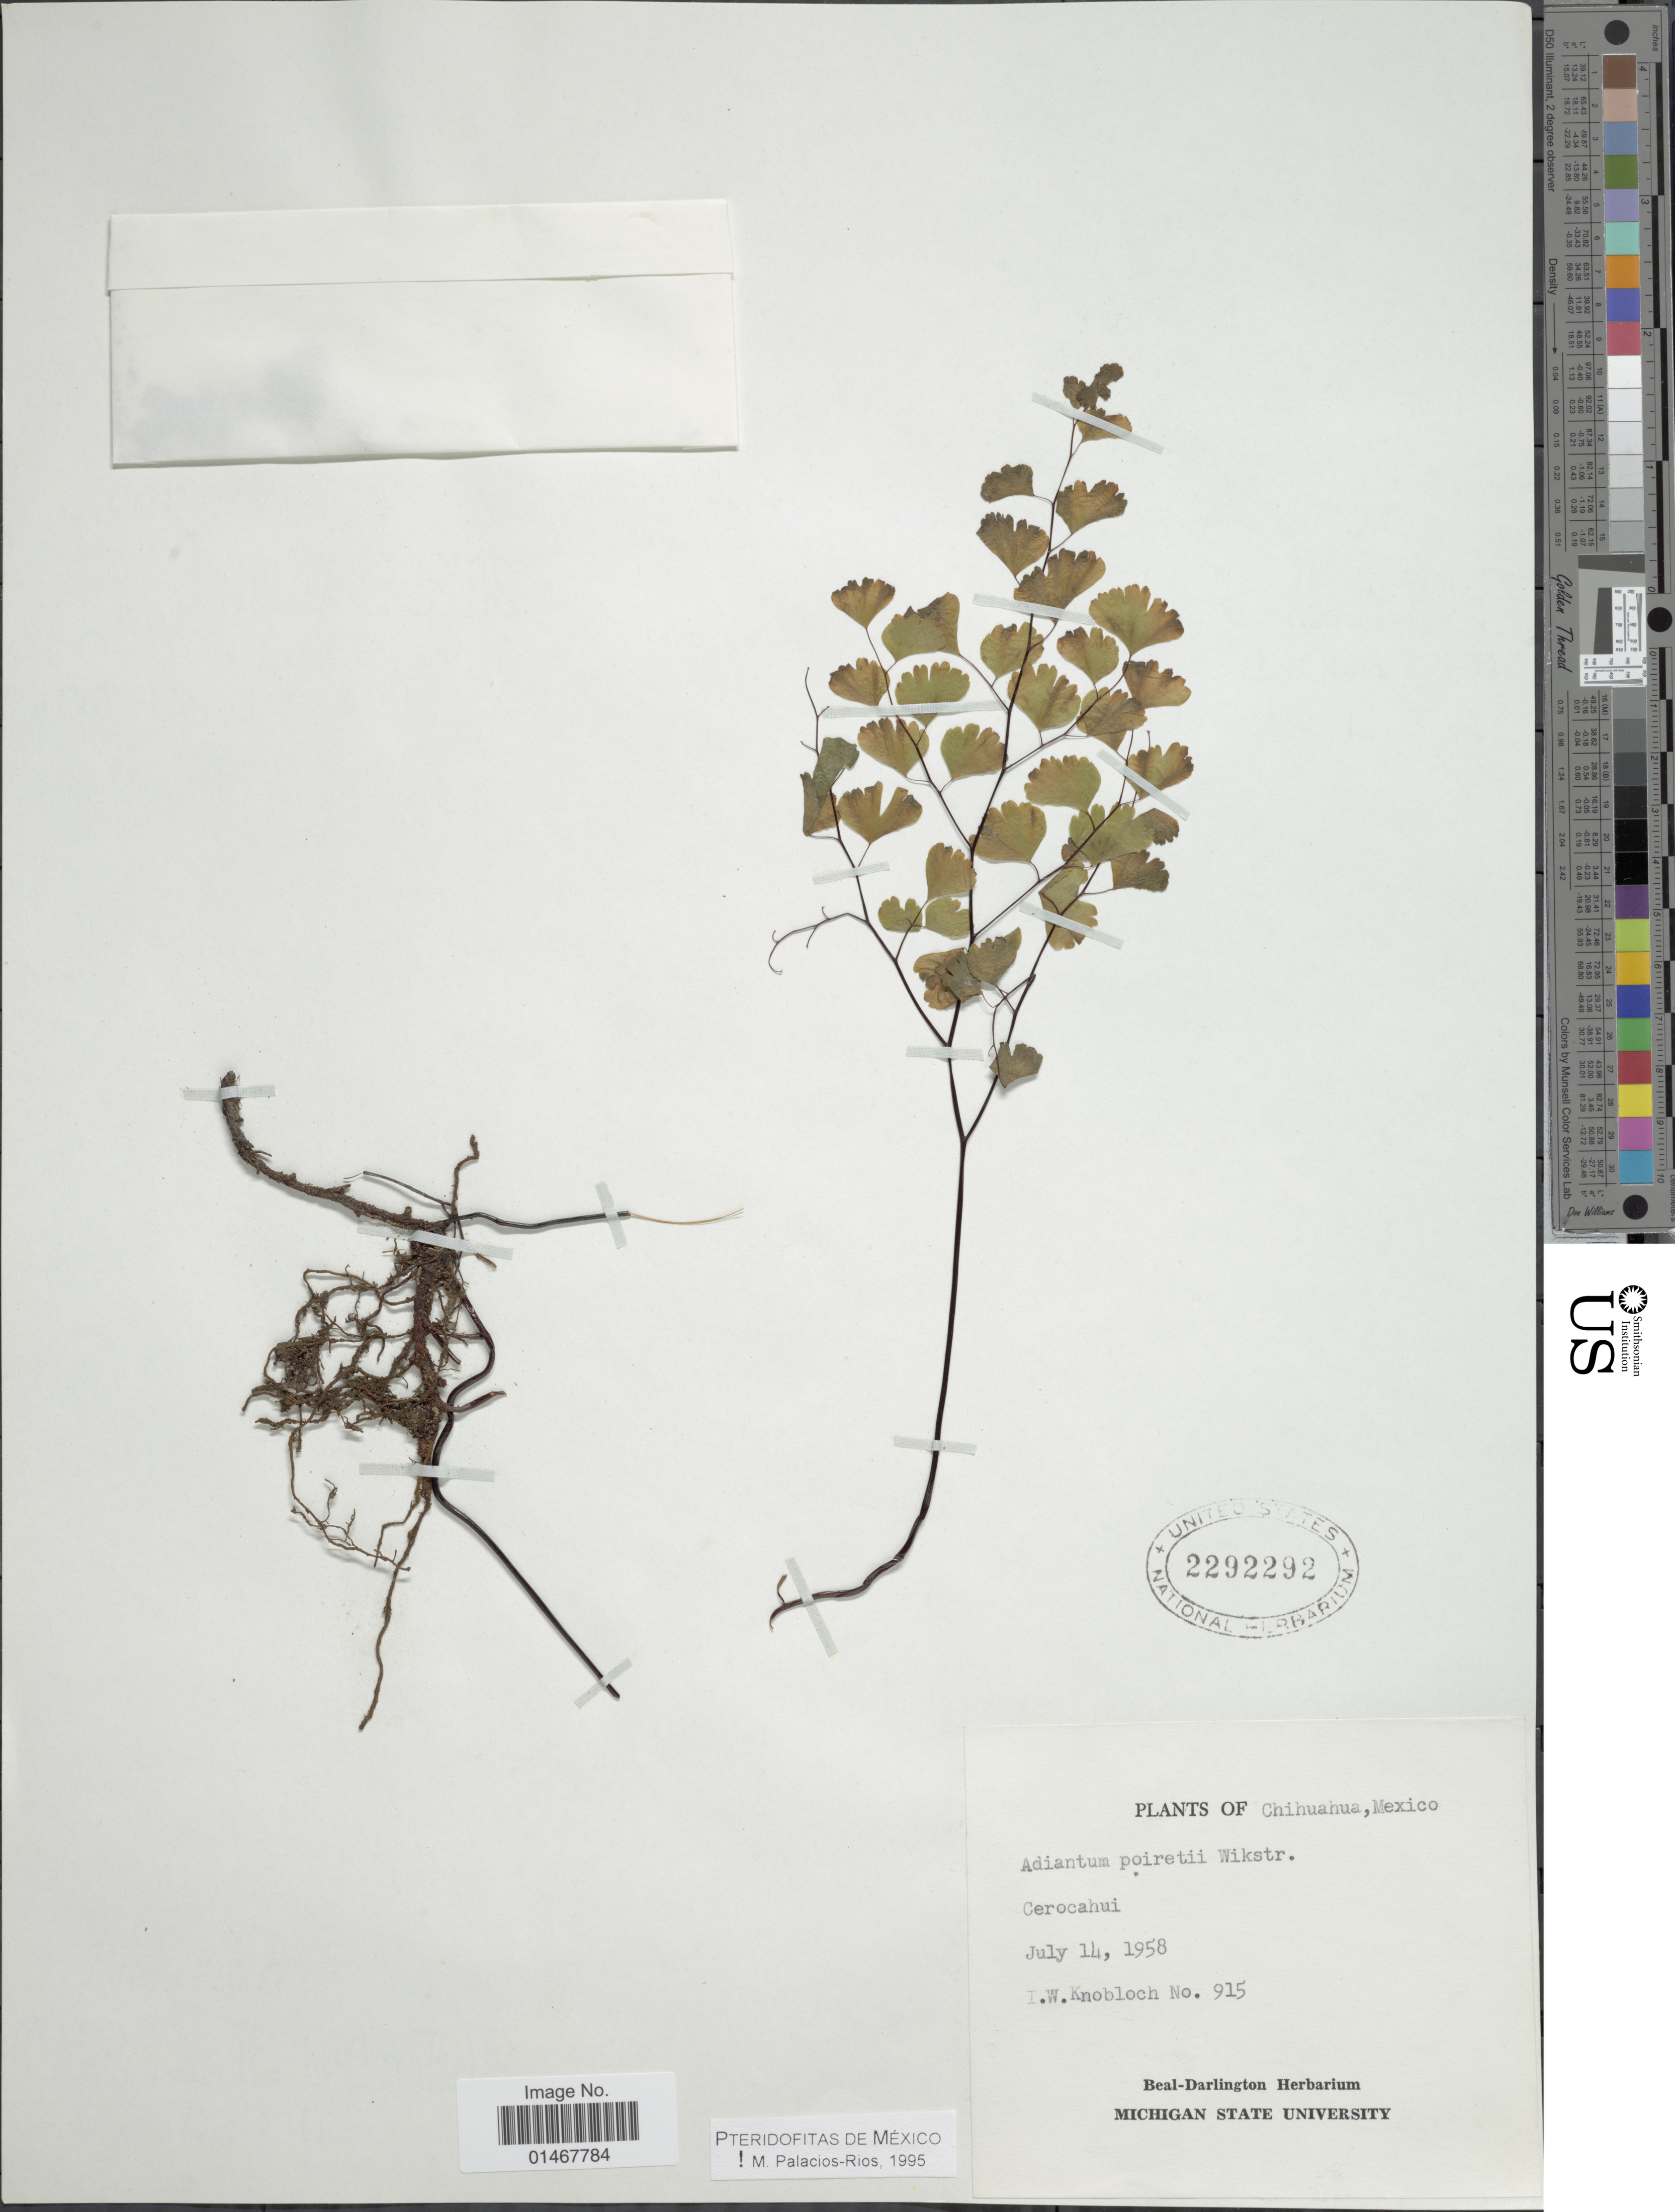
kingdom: Plantae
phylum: Tracheophyta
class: Polypodiopsida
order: Polypodiales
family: Pteridaceae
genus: Adiantum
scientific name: Adiantum poiretii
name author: Wikstr.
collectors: I. W. Knobloch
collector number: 915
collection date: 1958-07-14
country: Mexico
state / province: Chihuahua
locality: Cerocahui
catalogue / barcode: US 2292292